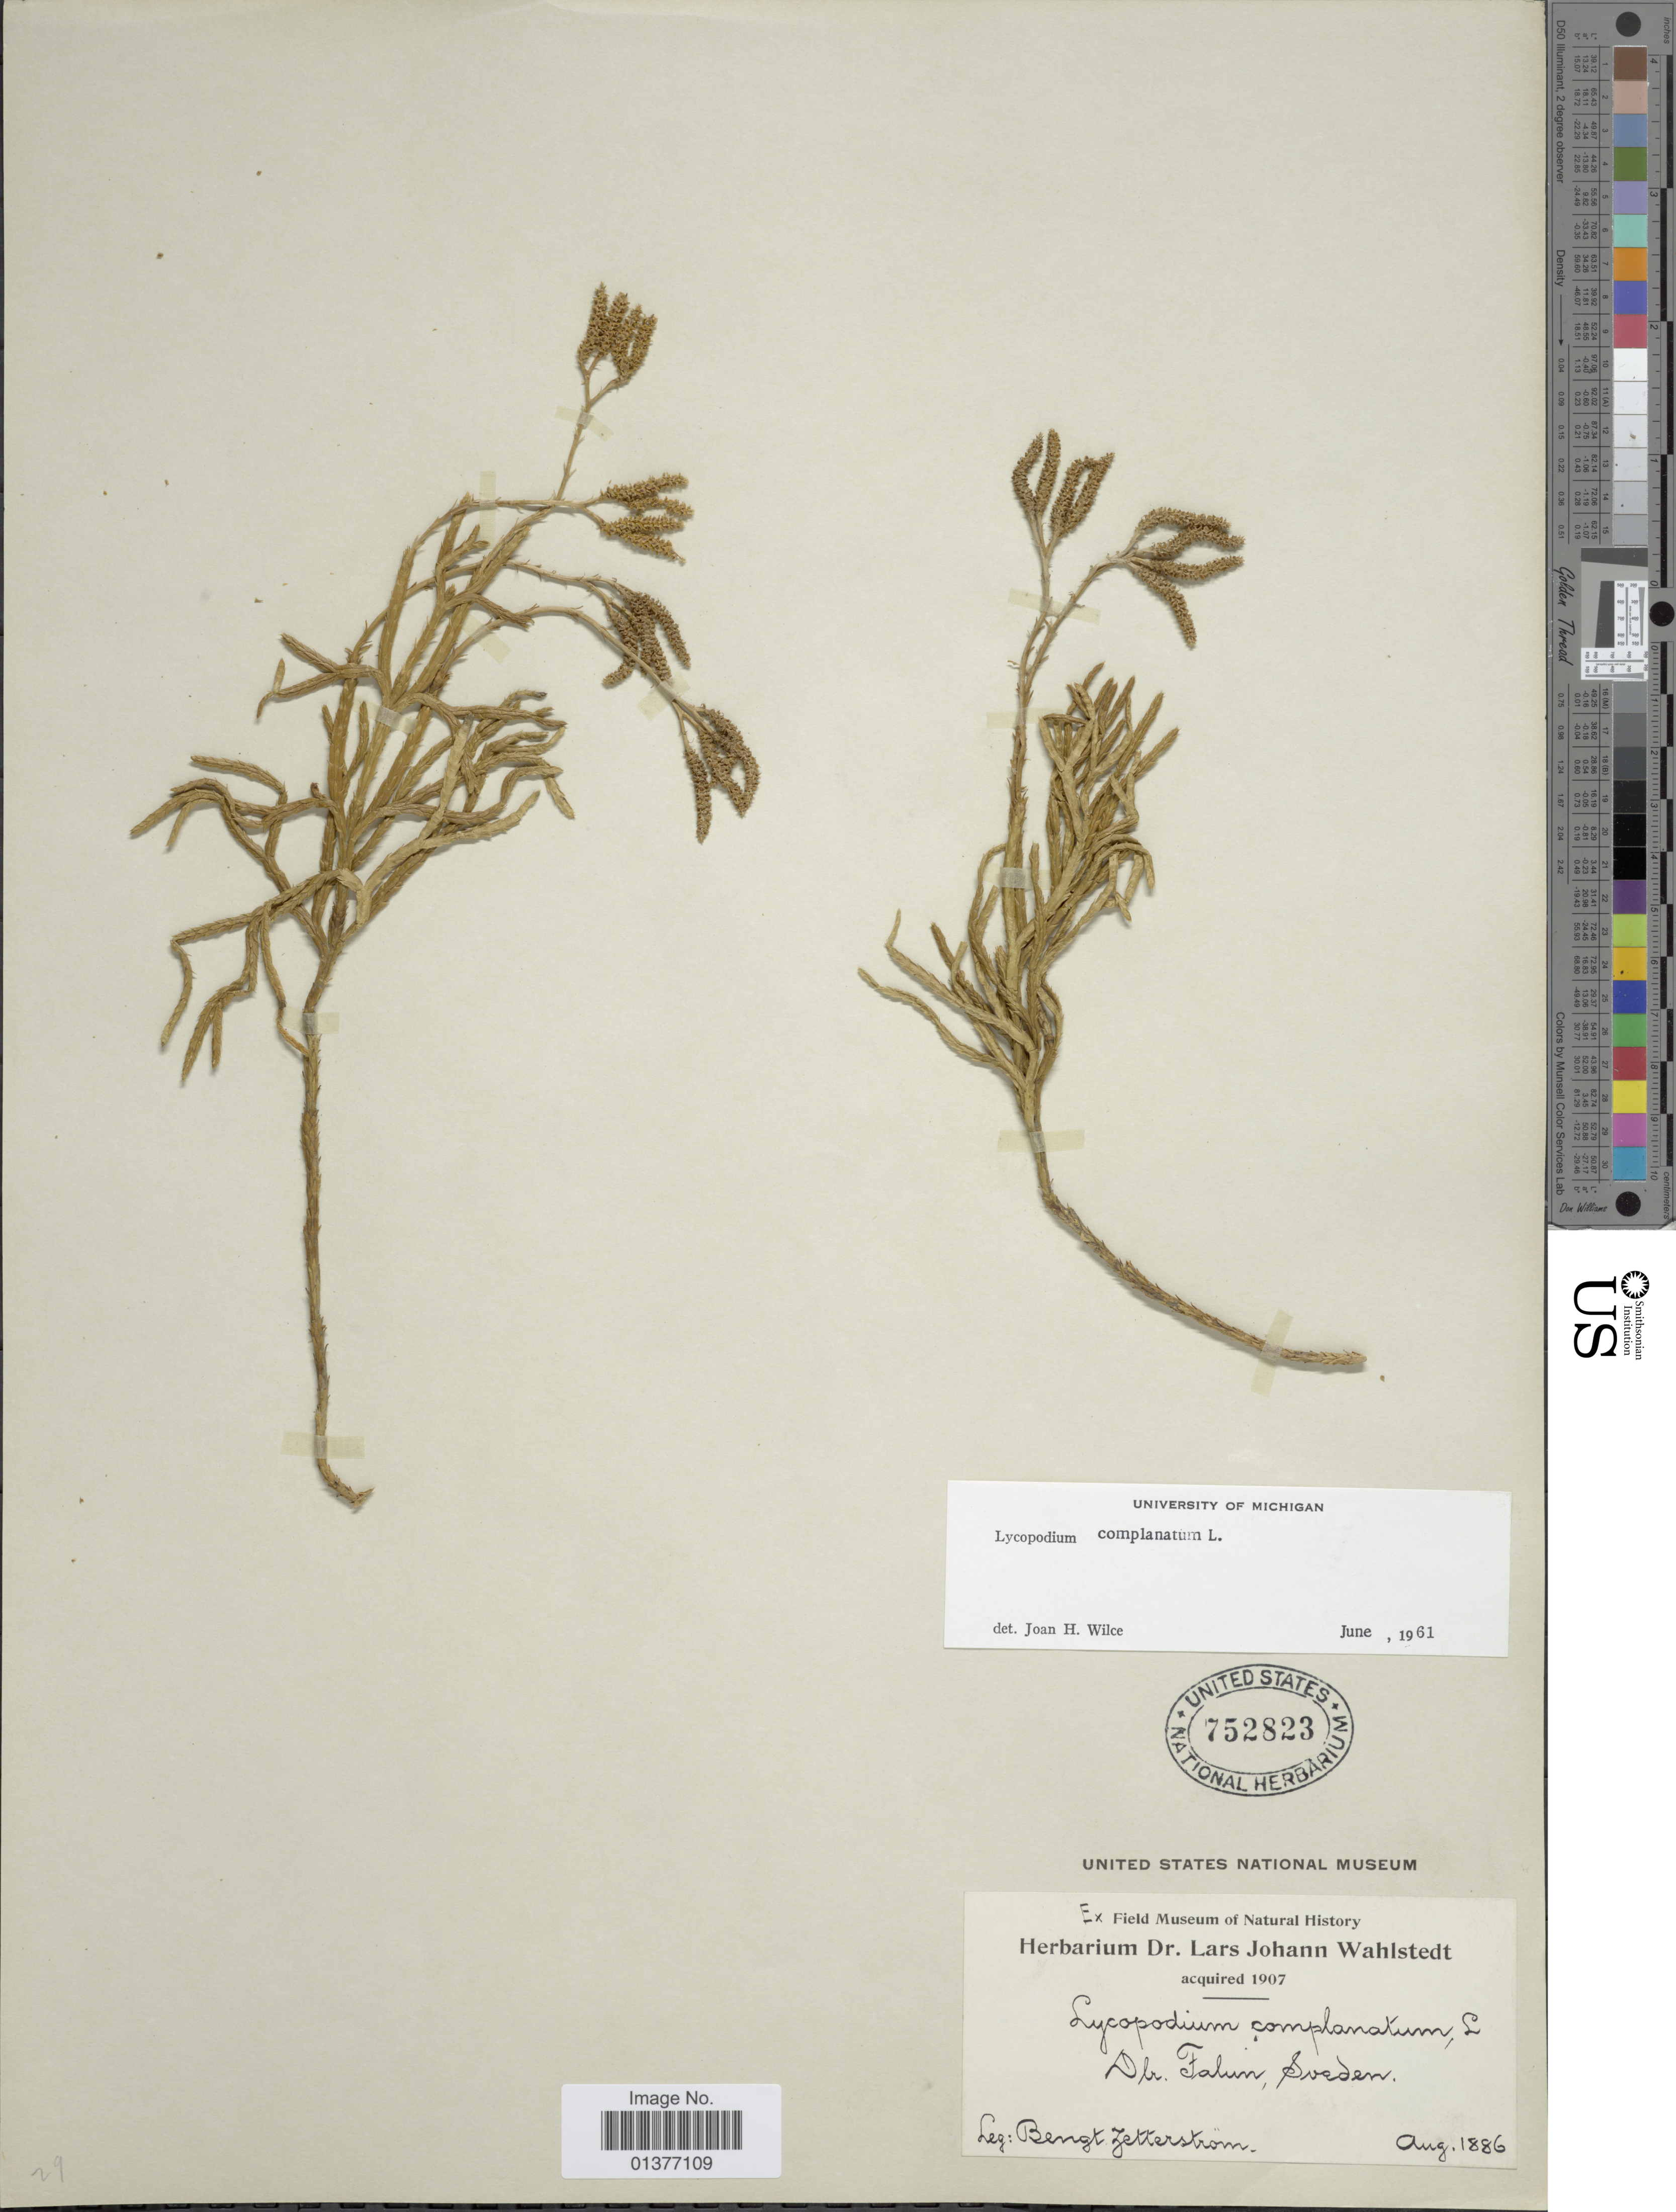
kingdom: Plantae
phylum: Tracheophyta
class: Lycopodiopsida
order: Lycopodiales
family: Lycopodiaceae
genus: Diphasiastrum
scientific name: Diphasiastrum complanatum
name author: (L.) Holub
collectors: B. Zetterström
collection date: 1886-08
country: Sweden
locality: Dlr. Falun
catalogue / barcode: US 752823